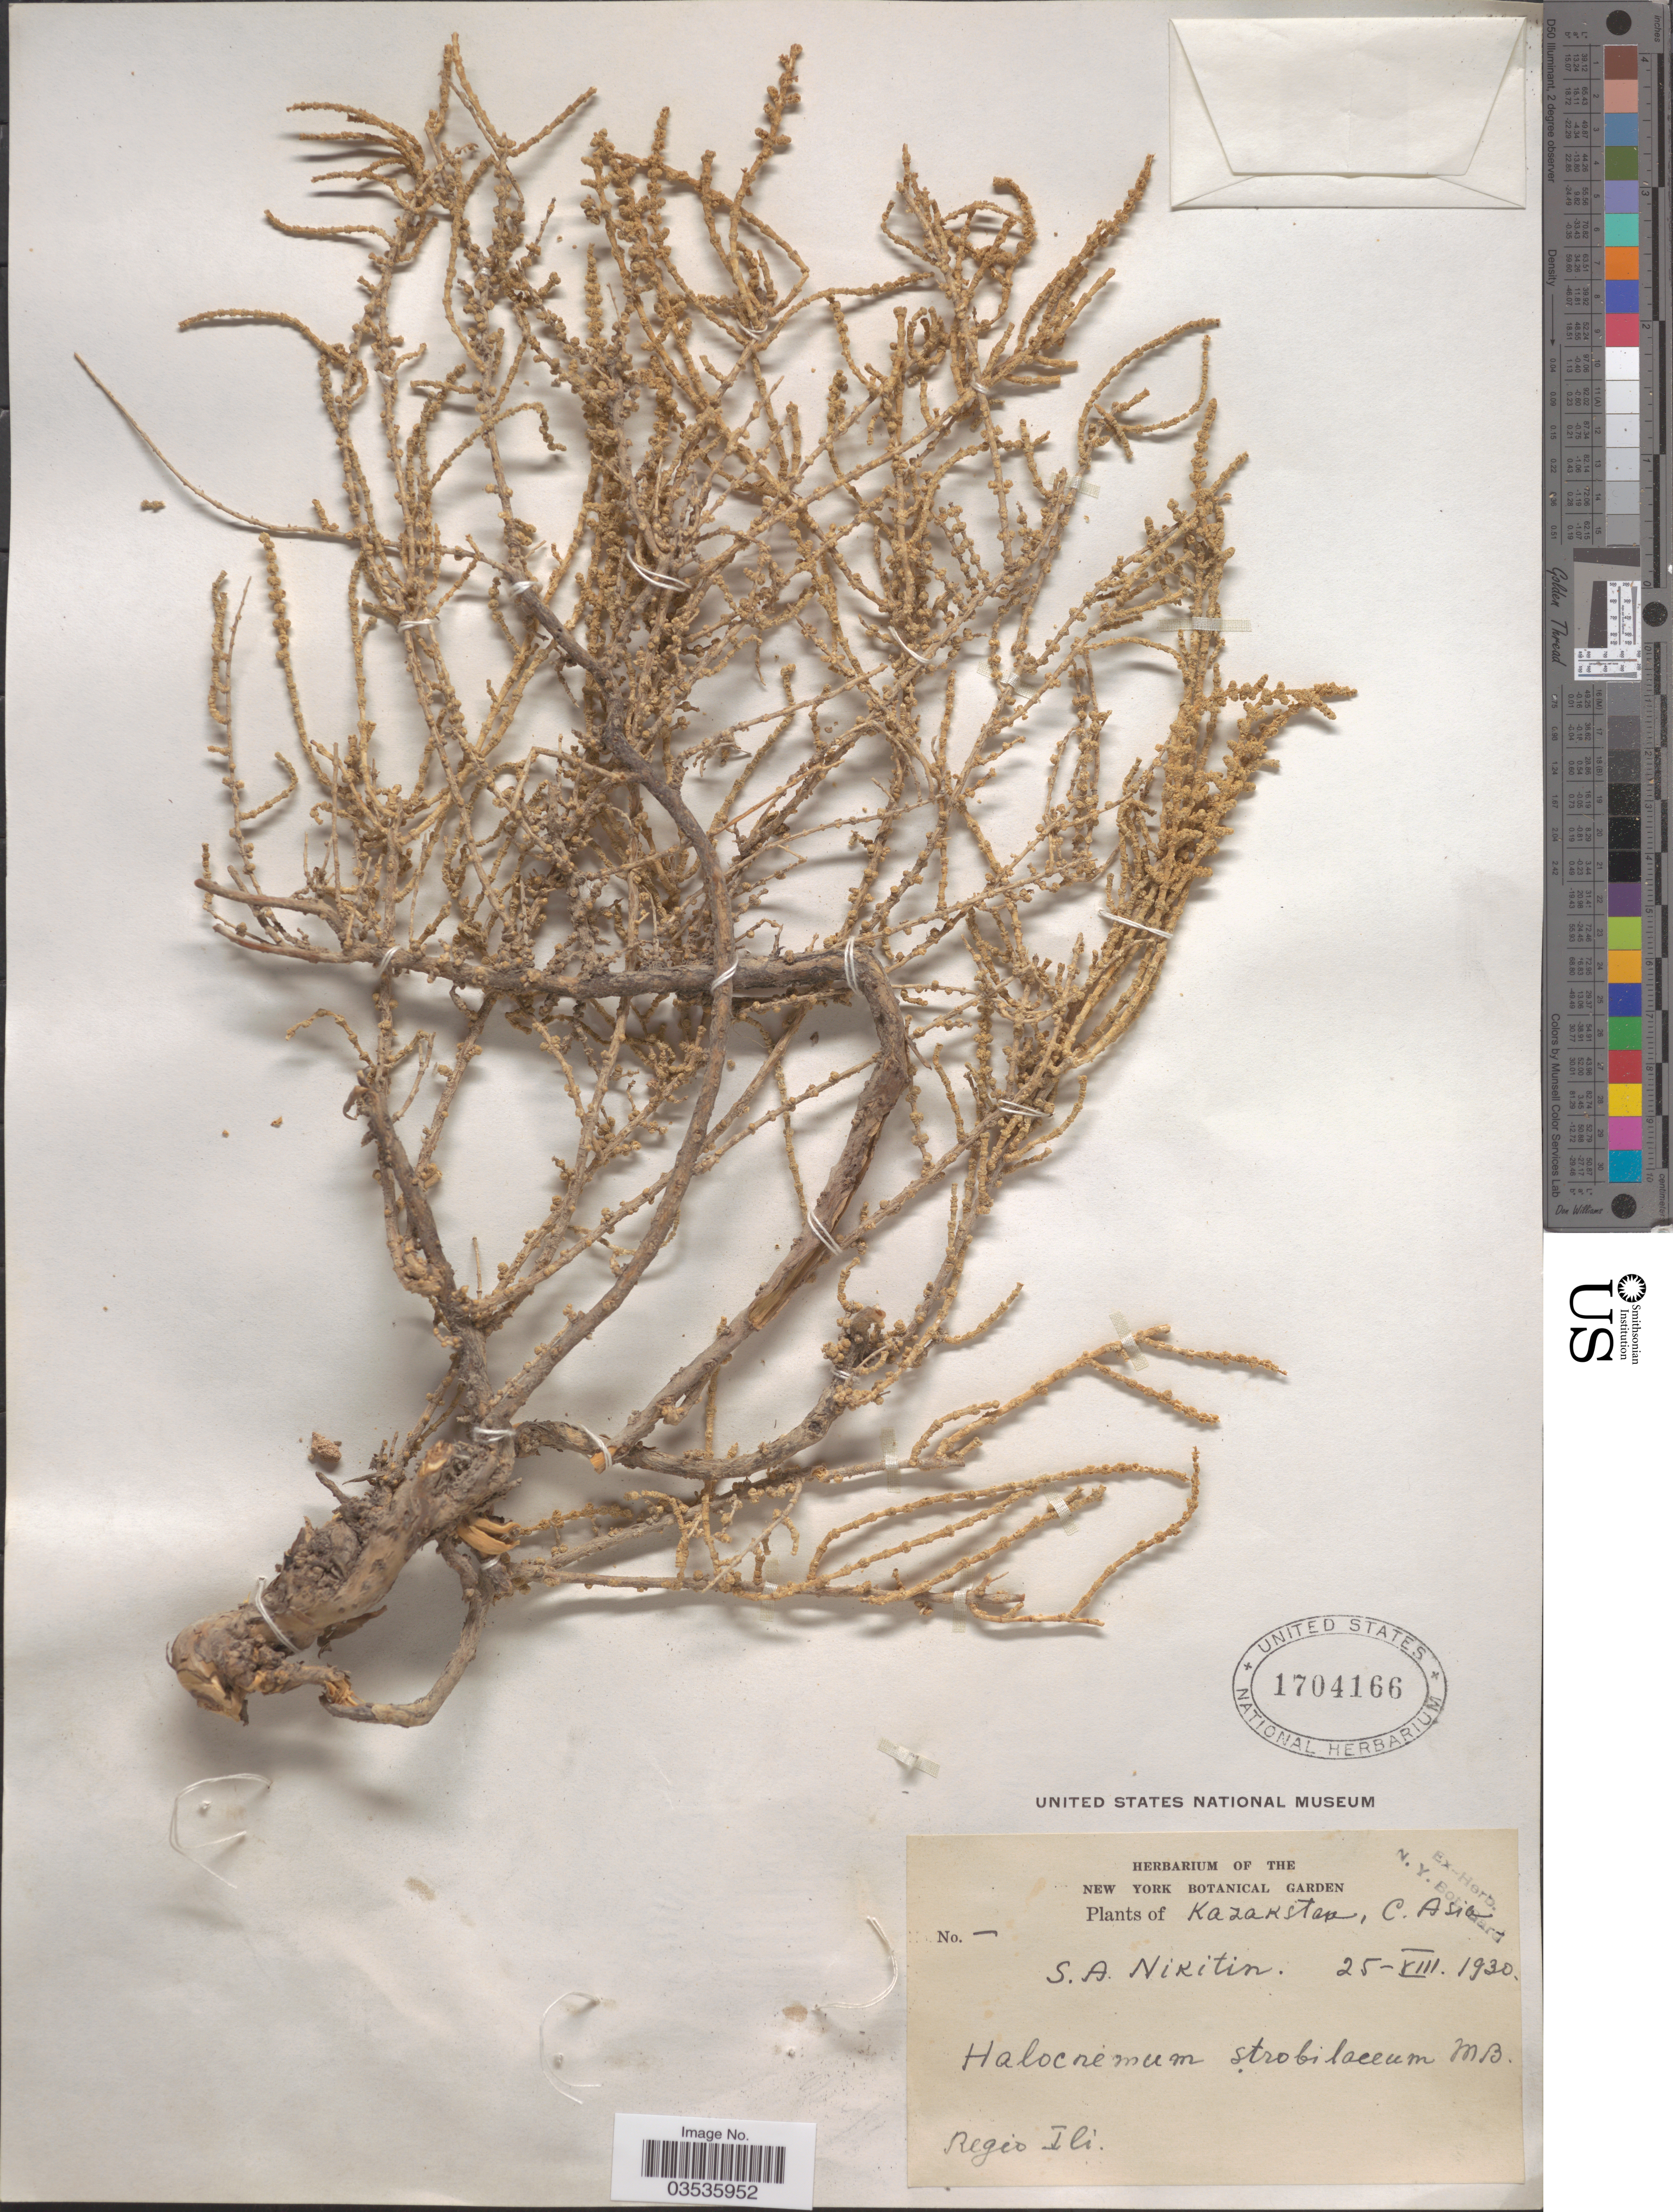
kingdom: Plantae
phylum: Tracheophyta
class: Magnoliopsida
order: Caryophyllales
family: Amaranthaceae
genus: Halocnemum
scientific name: Halocnemum strobilaceum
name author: (Pall.) M. Bieb.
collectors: S. Nikitin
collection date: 1930-08-25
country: Kazakhstan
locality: C. Asia. Regio Ili.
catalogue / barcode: US 1704166